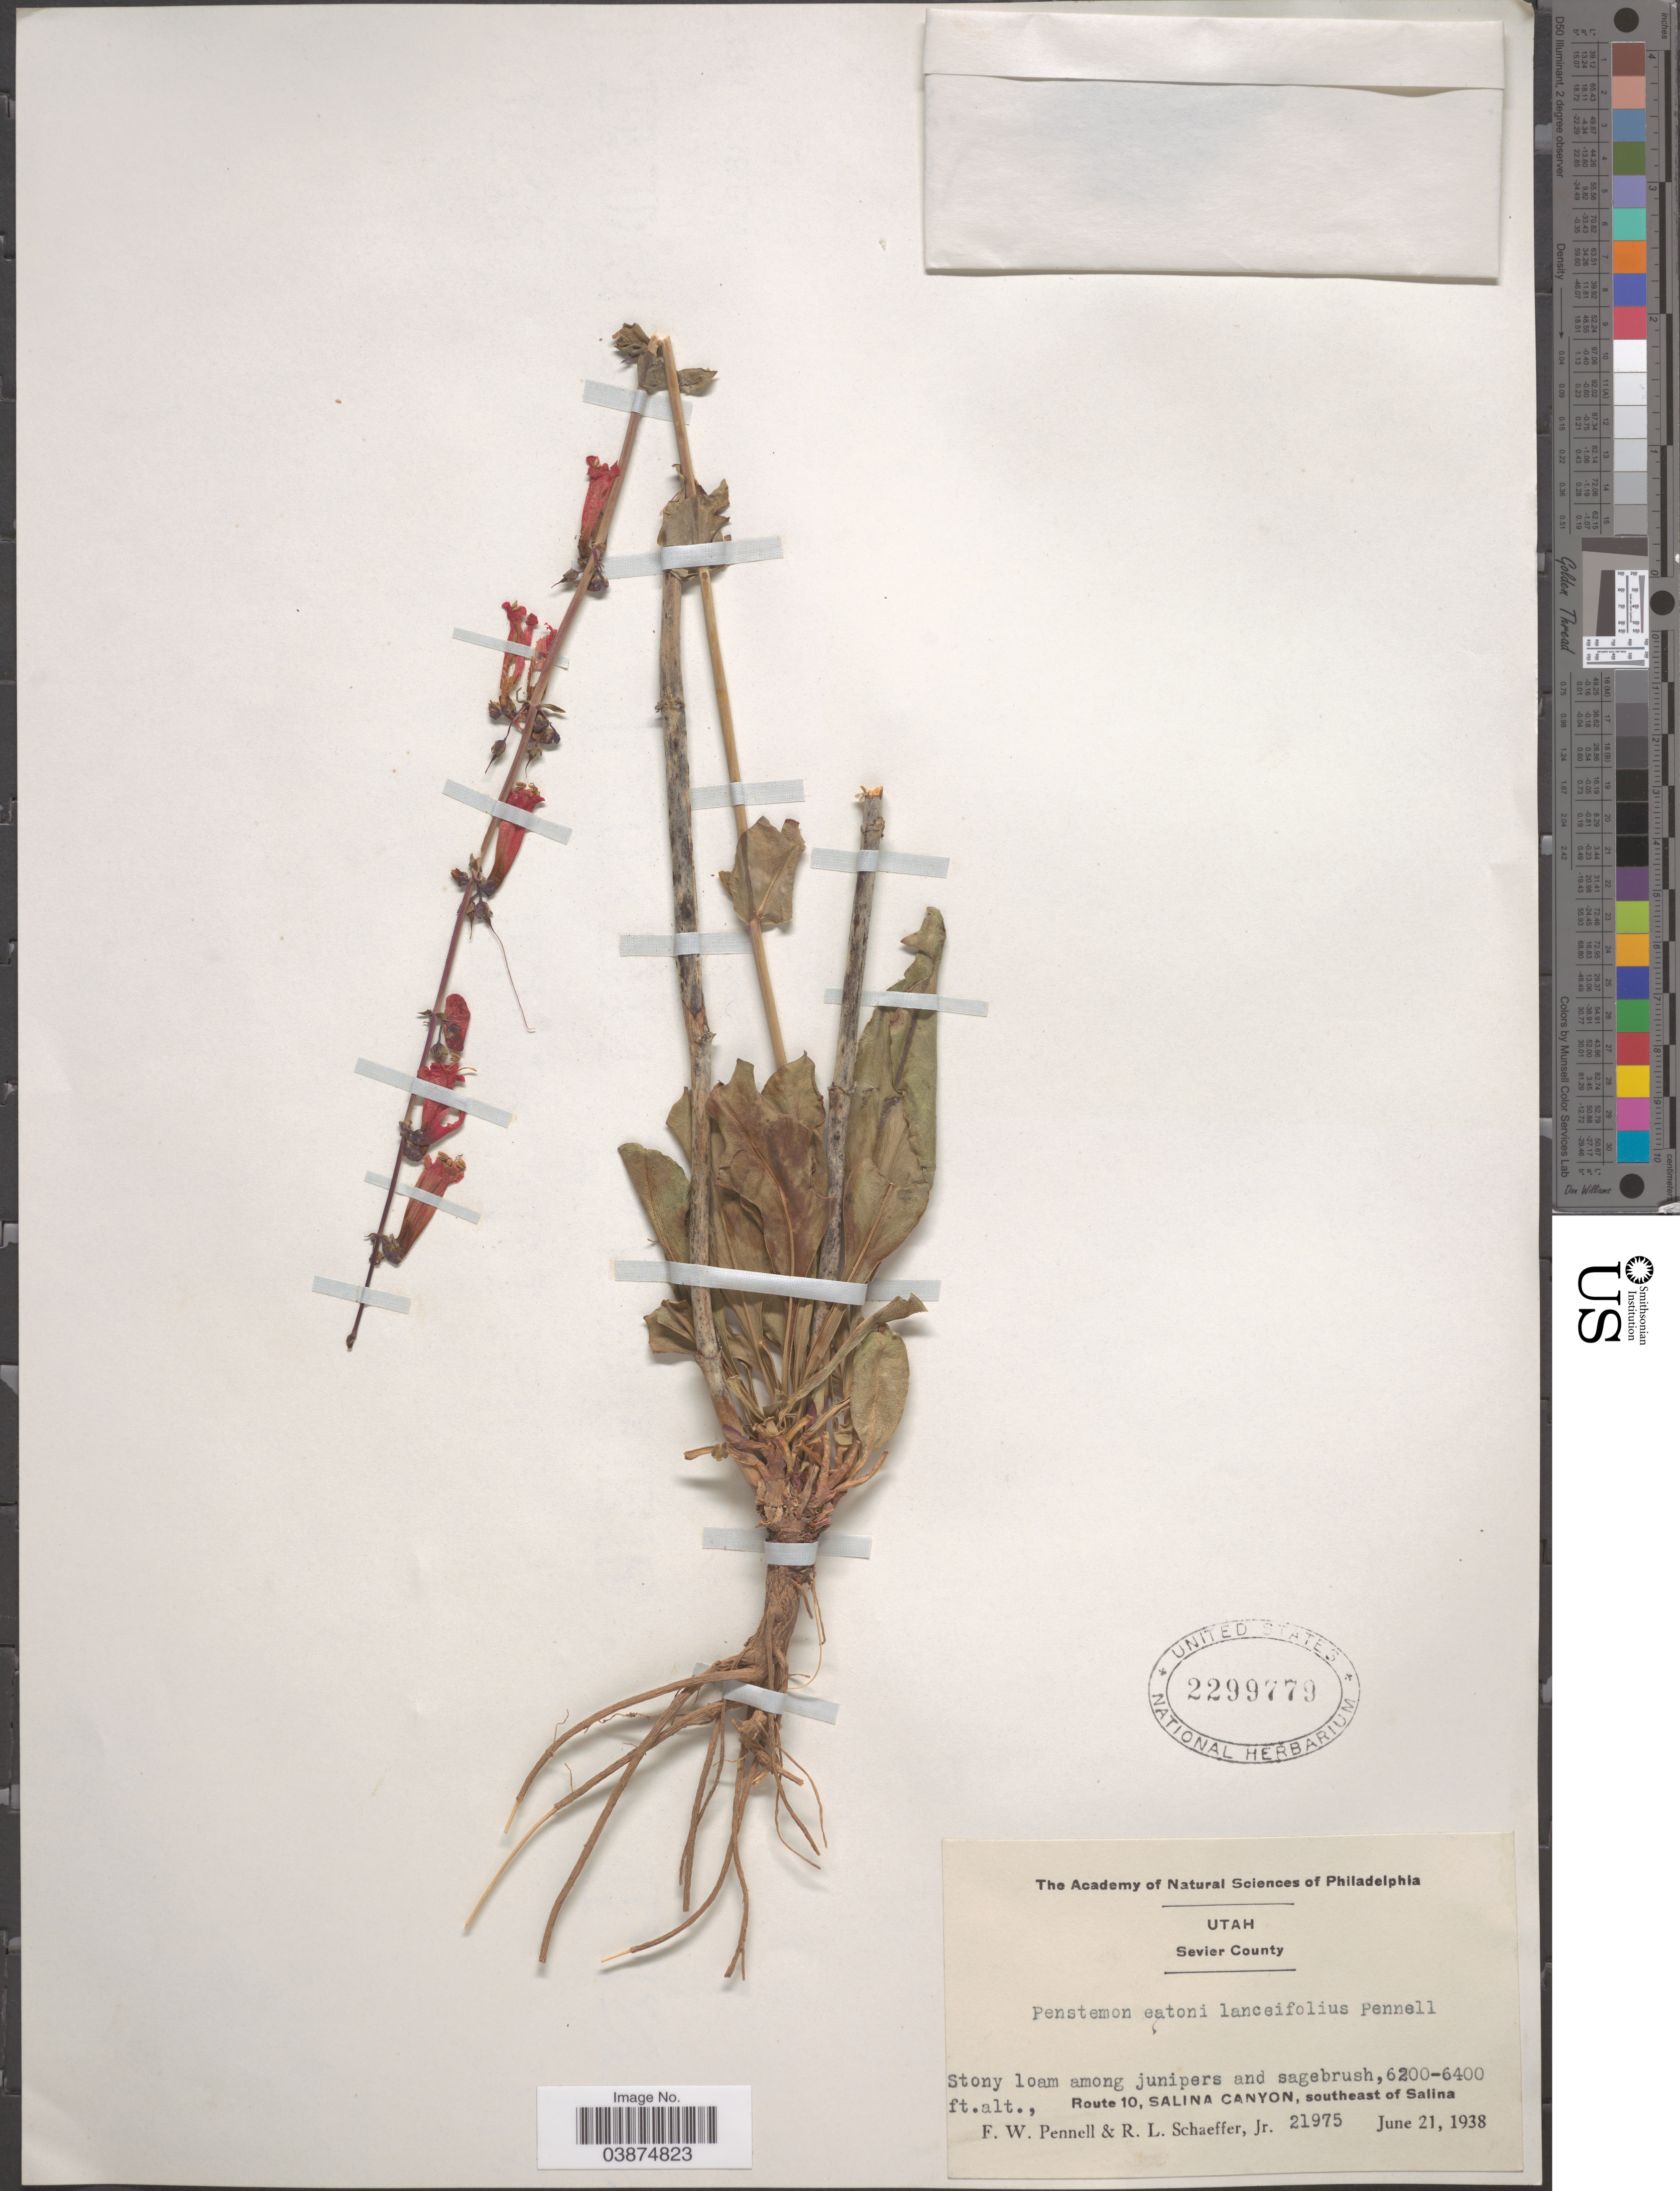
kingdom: Plantae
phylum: Tracheophyta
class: Magnoliopsida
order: Lamiales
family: Plantaginaceae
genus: Penstemon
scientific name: Penstemon eatonii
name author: A. Gray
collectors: F. W. Pennell & R. L. Schaeffer Jr.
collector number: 21975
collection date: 1938-06-21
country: United States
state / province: Utah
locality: Sevier County. Route 10, Salina Canyon, southeast of Salina.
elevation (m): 1890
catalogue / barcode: US 2299779